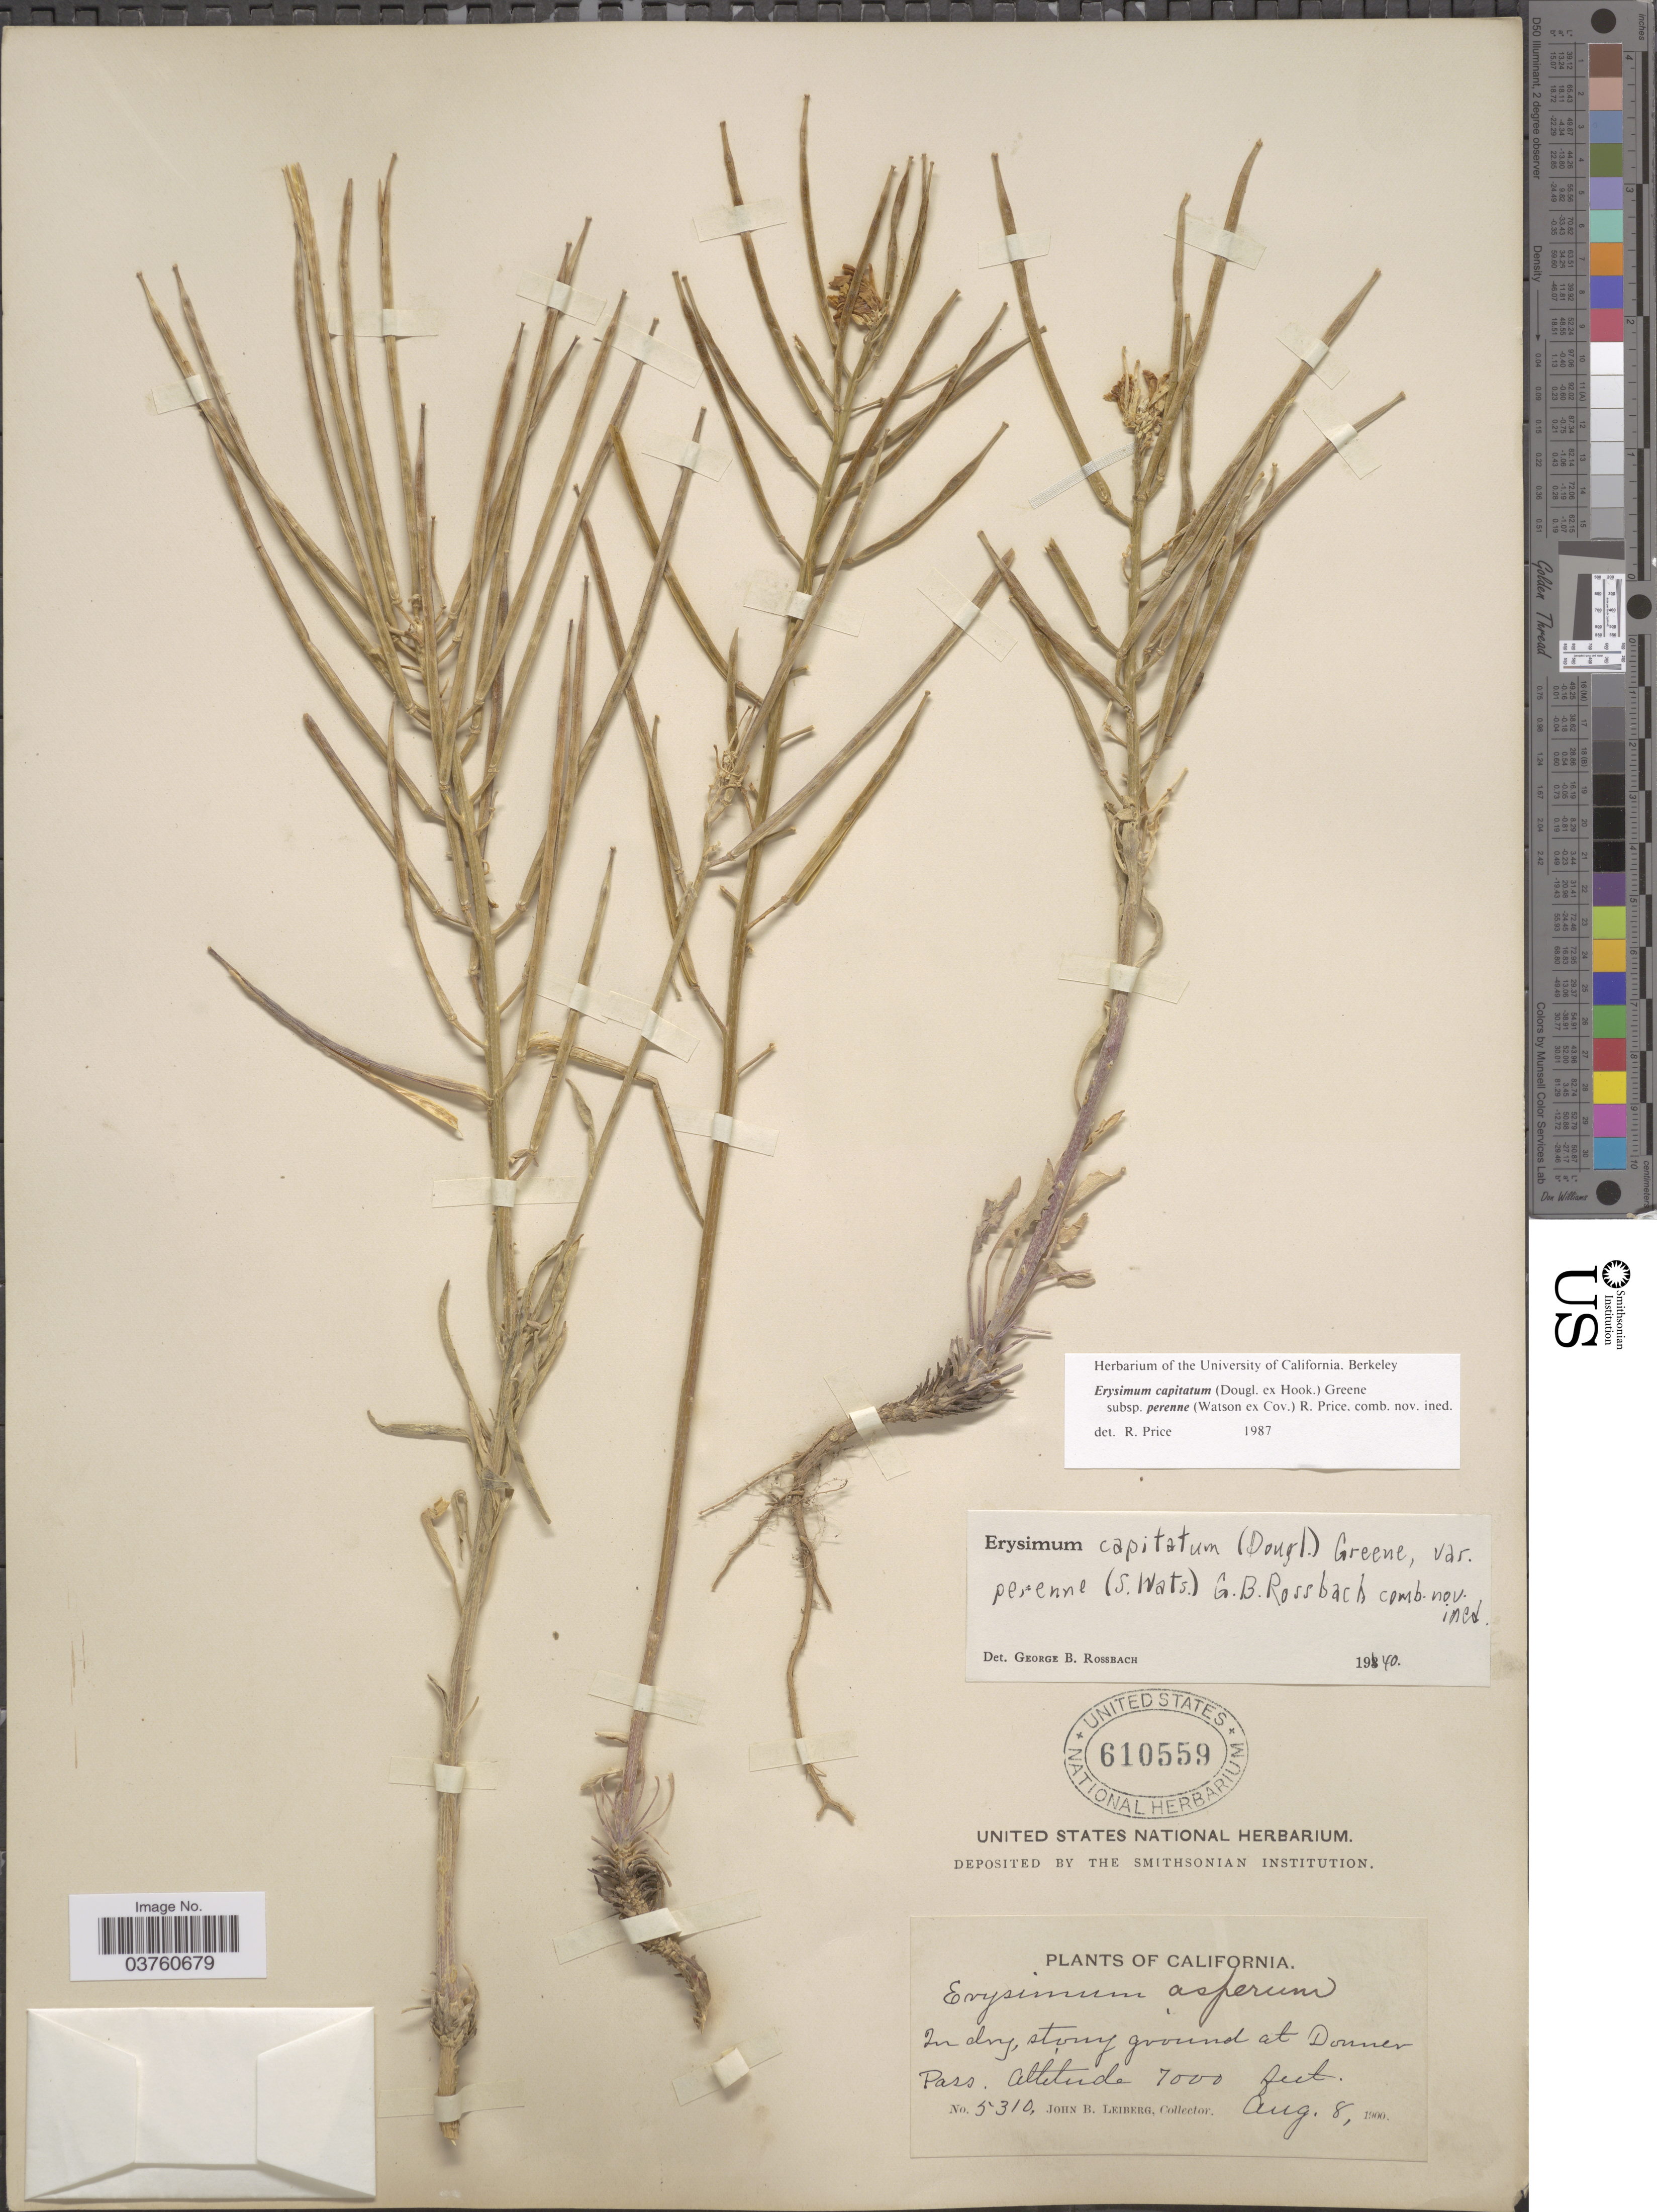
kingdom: Plantae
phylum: Tracheophyta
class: Magnoliopsida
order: Brassicales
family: Brassicaceae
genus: Erysimum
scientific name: Erysimum capitatum var. perenne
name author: (S. Watson ex Coville) R.J. Davis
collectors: J. B. Leiberg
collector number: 5310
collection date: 1900-08-08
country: United States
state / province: California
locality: Stony ground at Donner Pass.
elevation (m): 2134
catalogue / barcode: US 610559